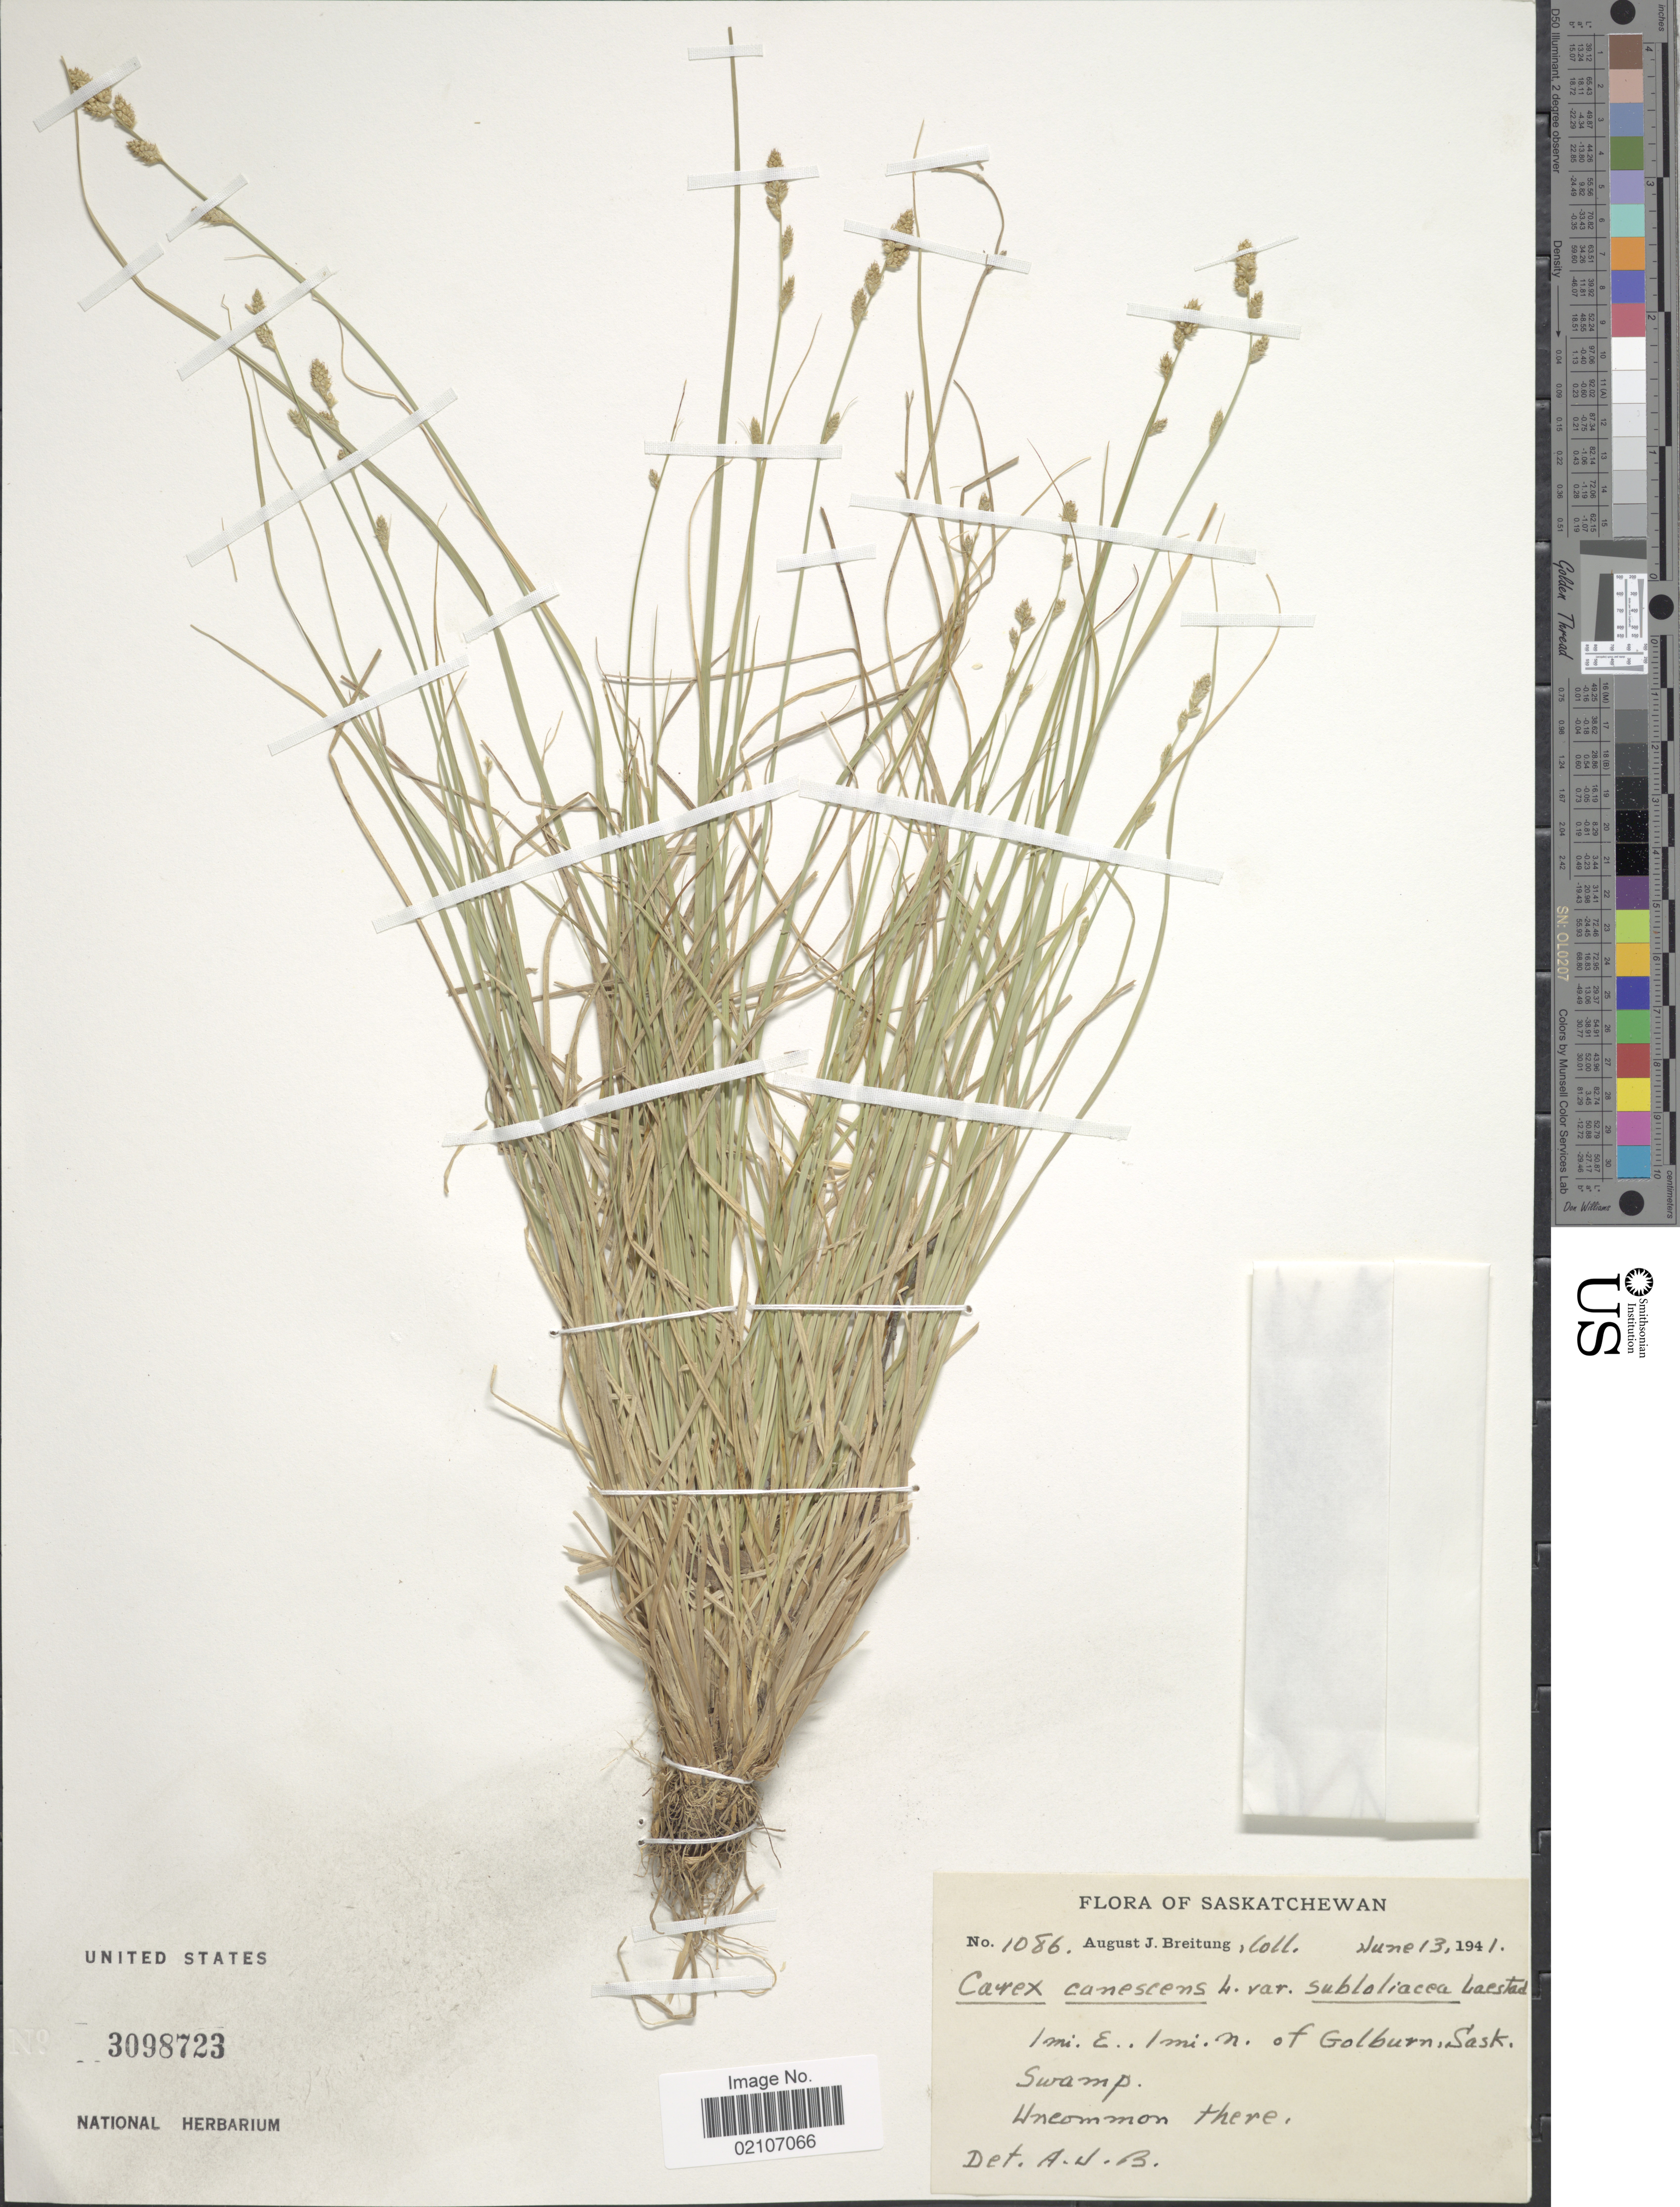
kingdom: Plantae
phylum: Tracheophyta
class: Liliopsida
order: Poales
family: Cyperaceae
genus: Carex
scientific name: Carex canescens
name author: L.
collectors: A. Breitung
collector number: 1086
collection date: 1941-06-13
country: Canada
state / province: Saskatchewan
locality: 1 mi E. 1 mi. n. of Golburn, Sask.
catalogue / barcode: US 3098723